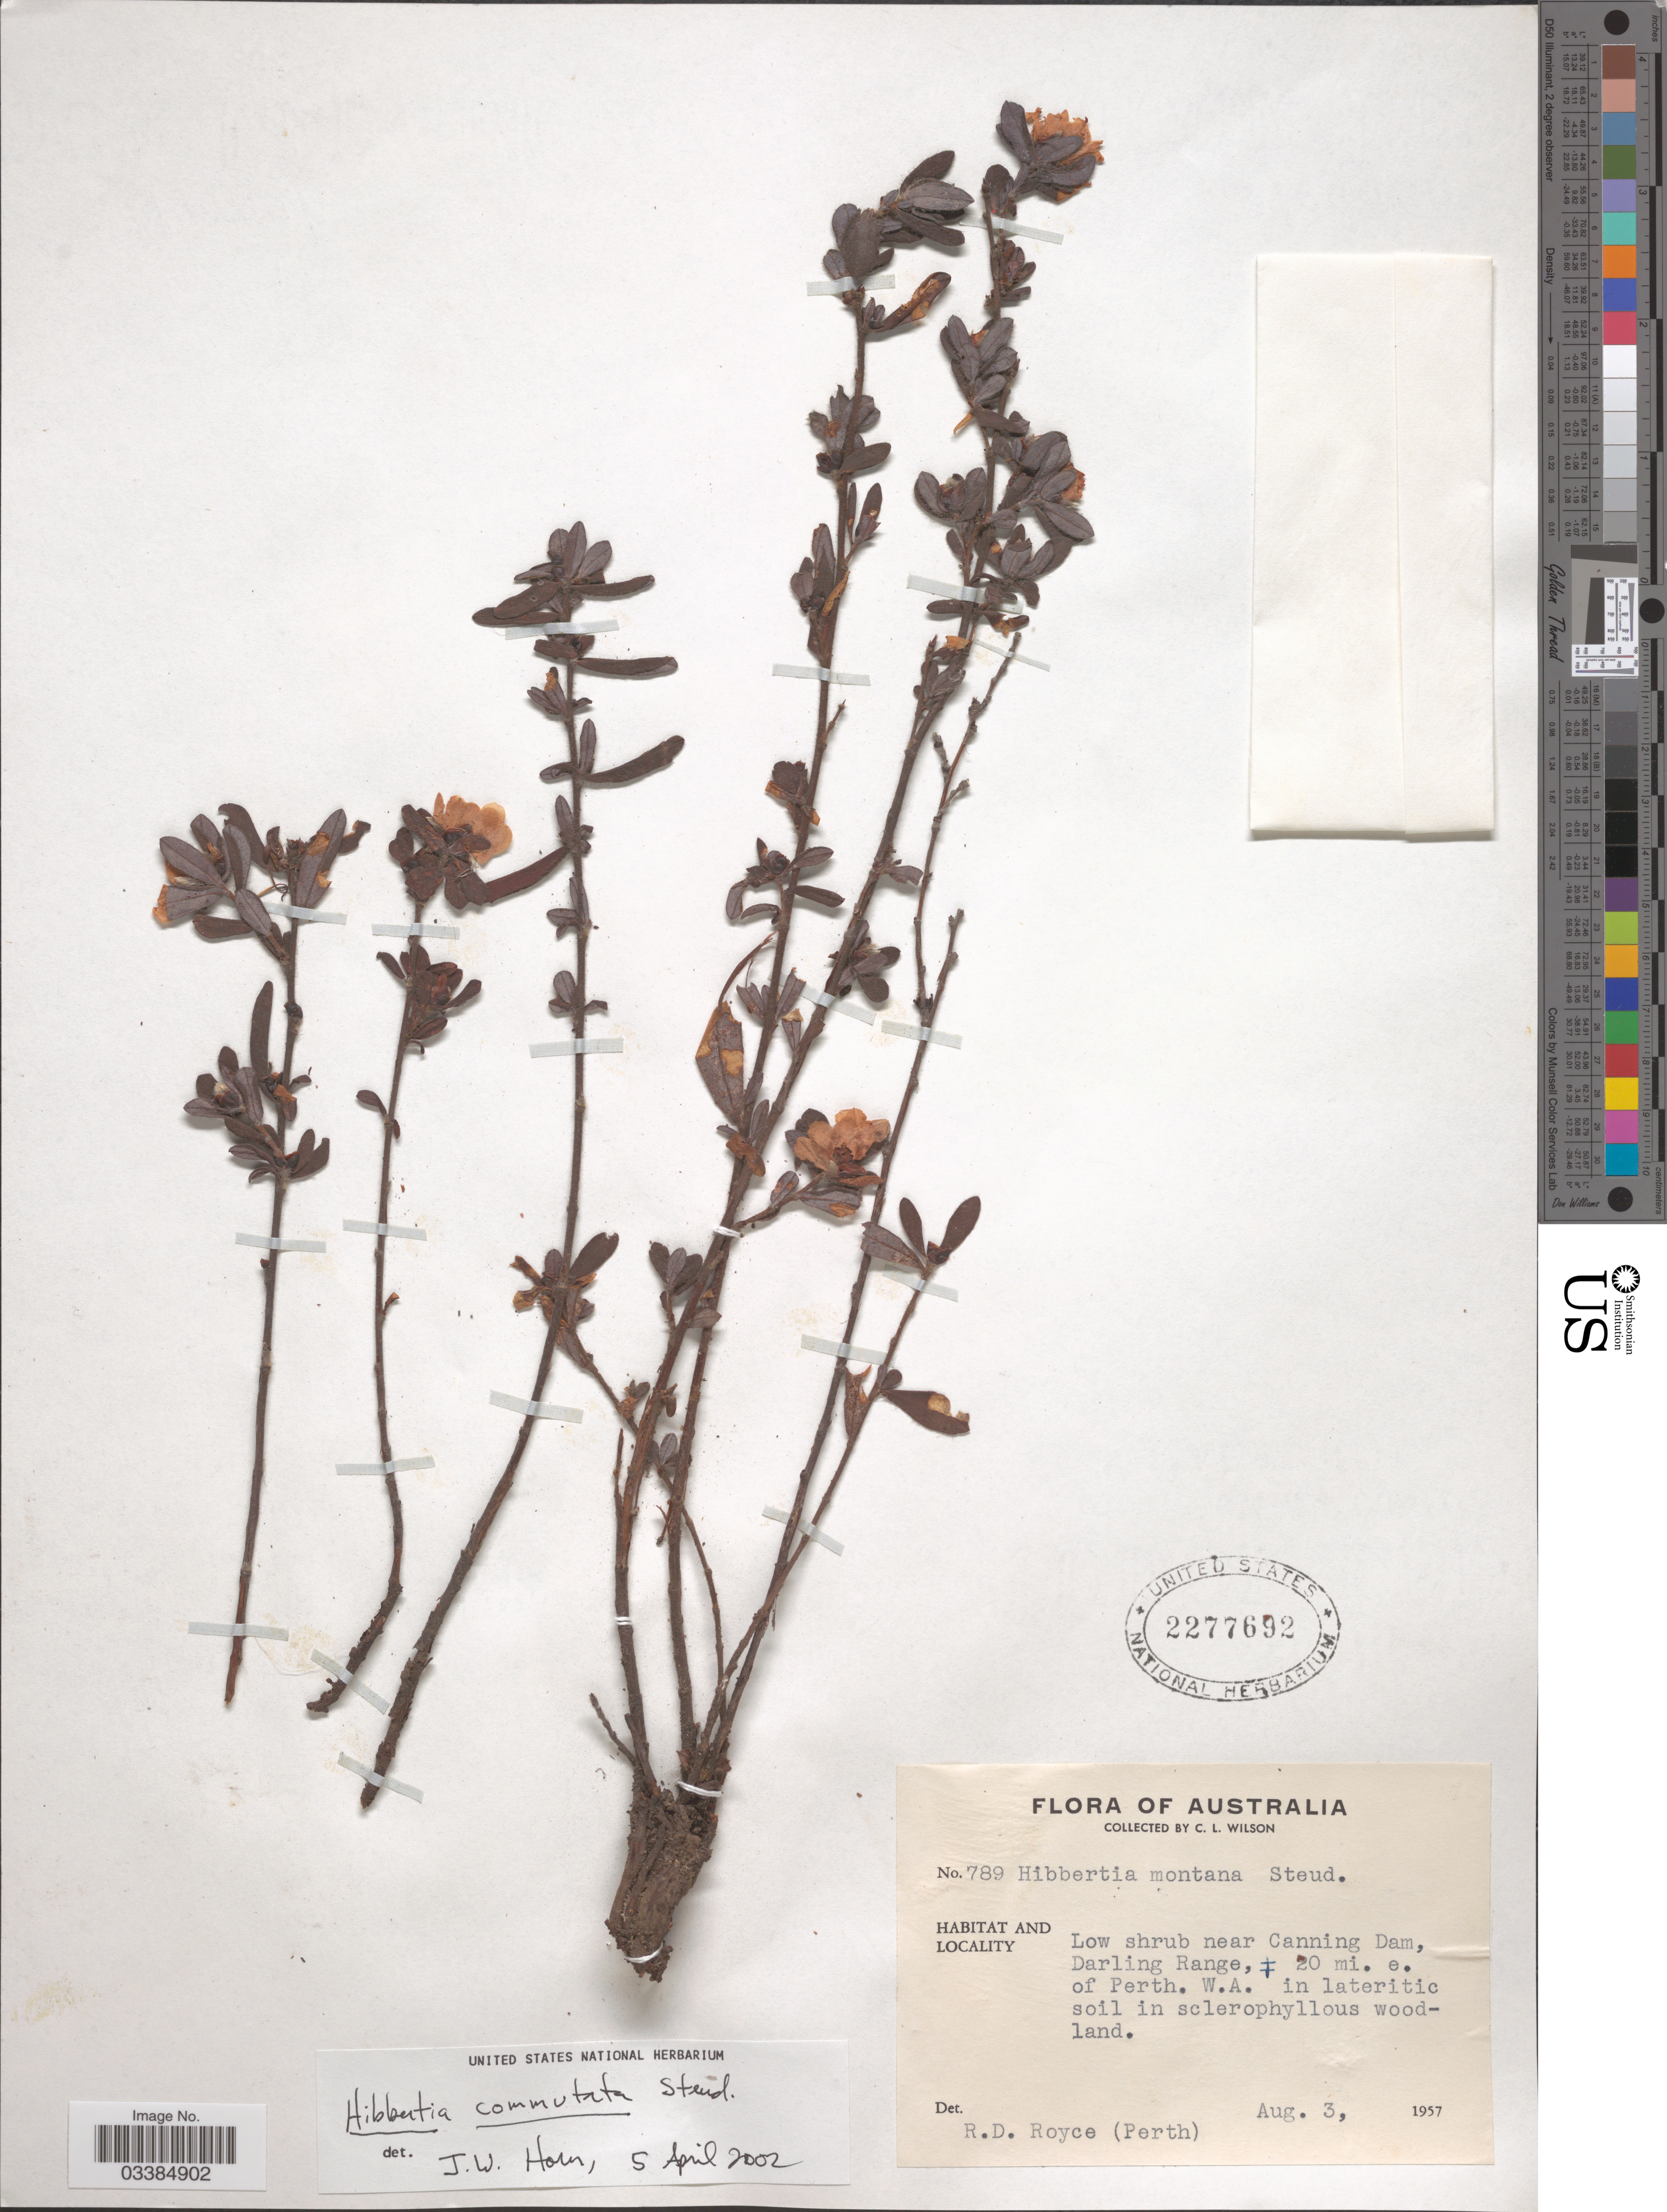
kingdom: Plantae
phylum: Tracheophyta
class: Magnoliopsida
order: Dilleniales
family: Dilleniaceae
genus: Hibbertia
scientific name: Hibbertia commutata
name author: Hook.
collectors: C. L. Wilson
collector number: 789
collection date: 1957-08-03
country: Australia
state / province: Western Australia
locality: Low shrub near Canning Dam, Darling Range, ± 20 mi. e. of Perth.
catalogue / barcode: US 2277692